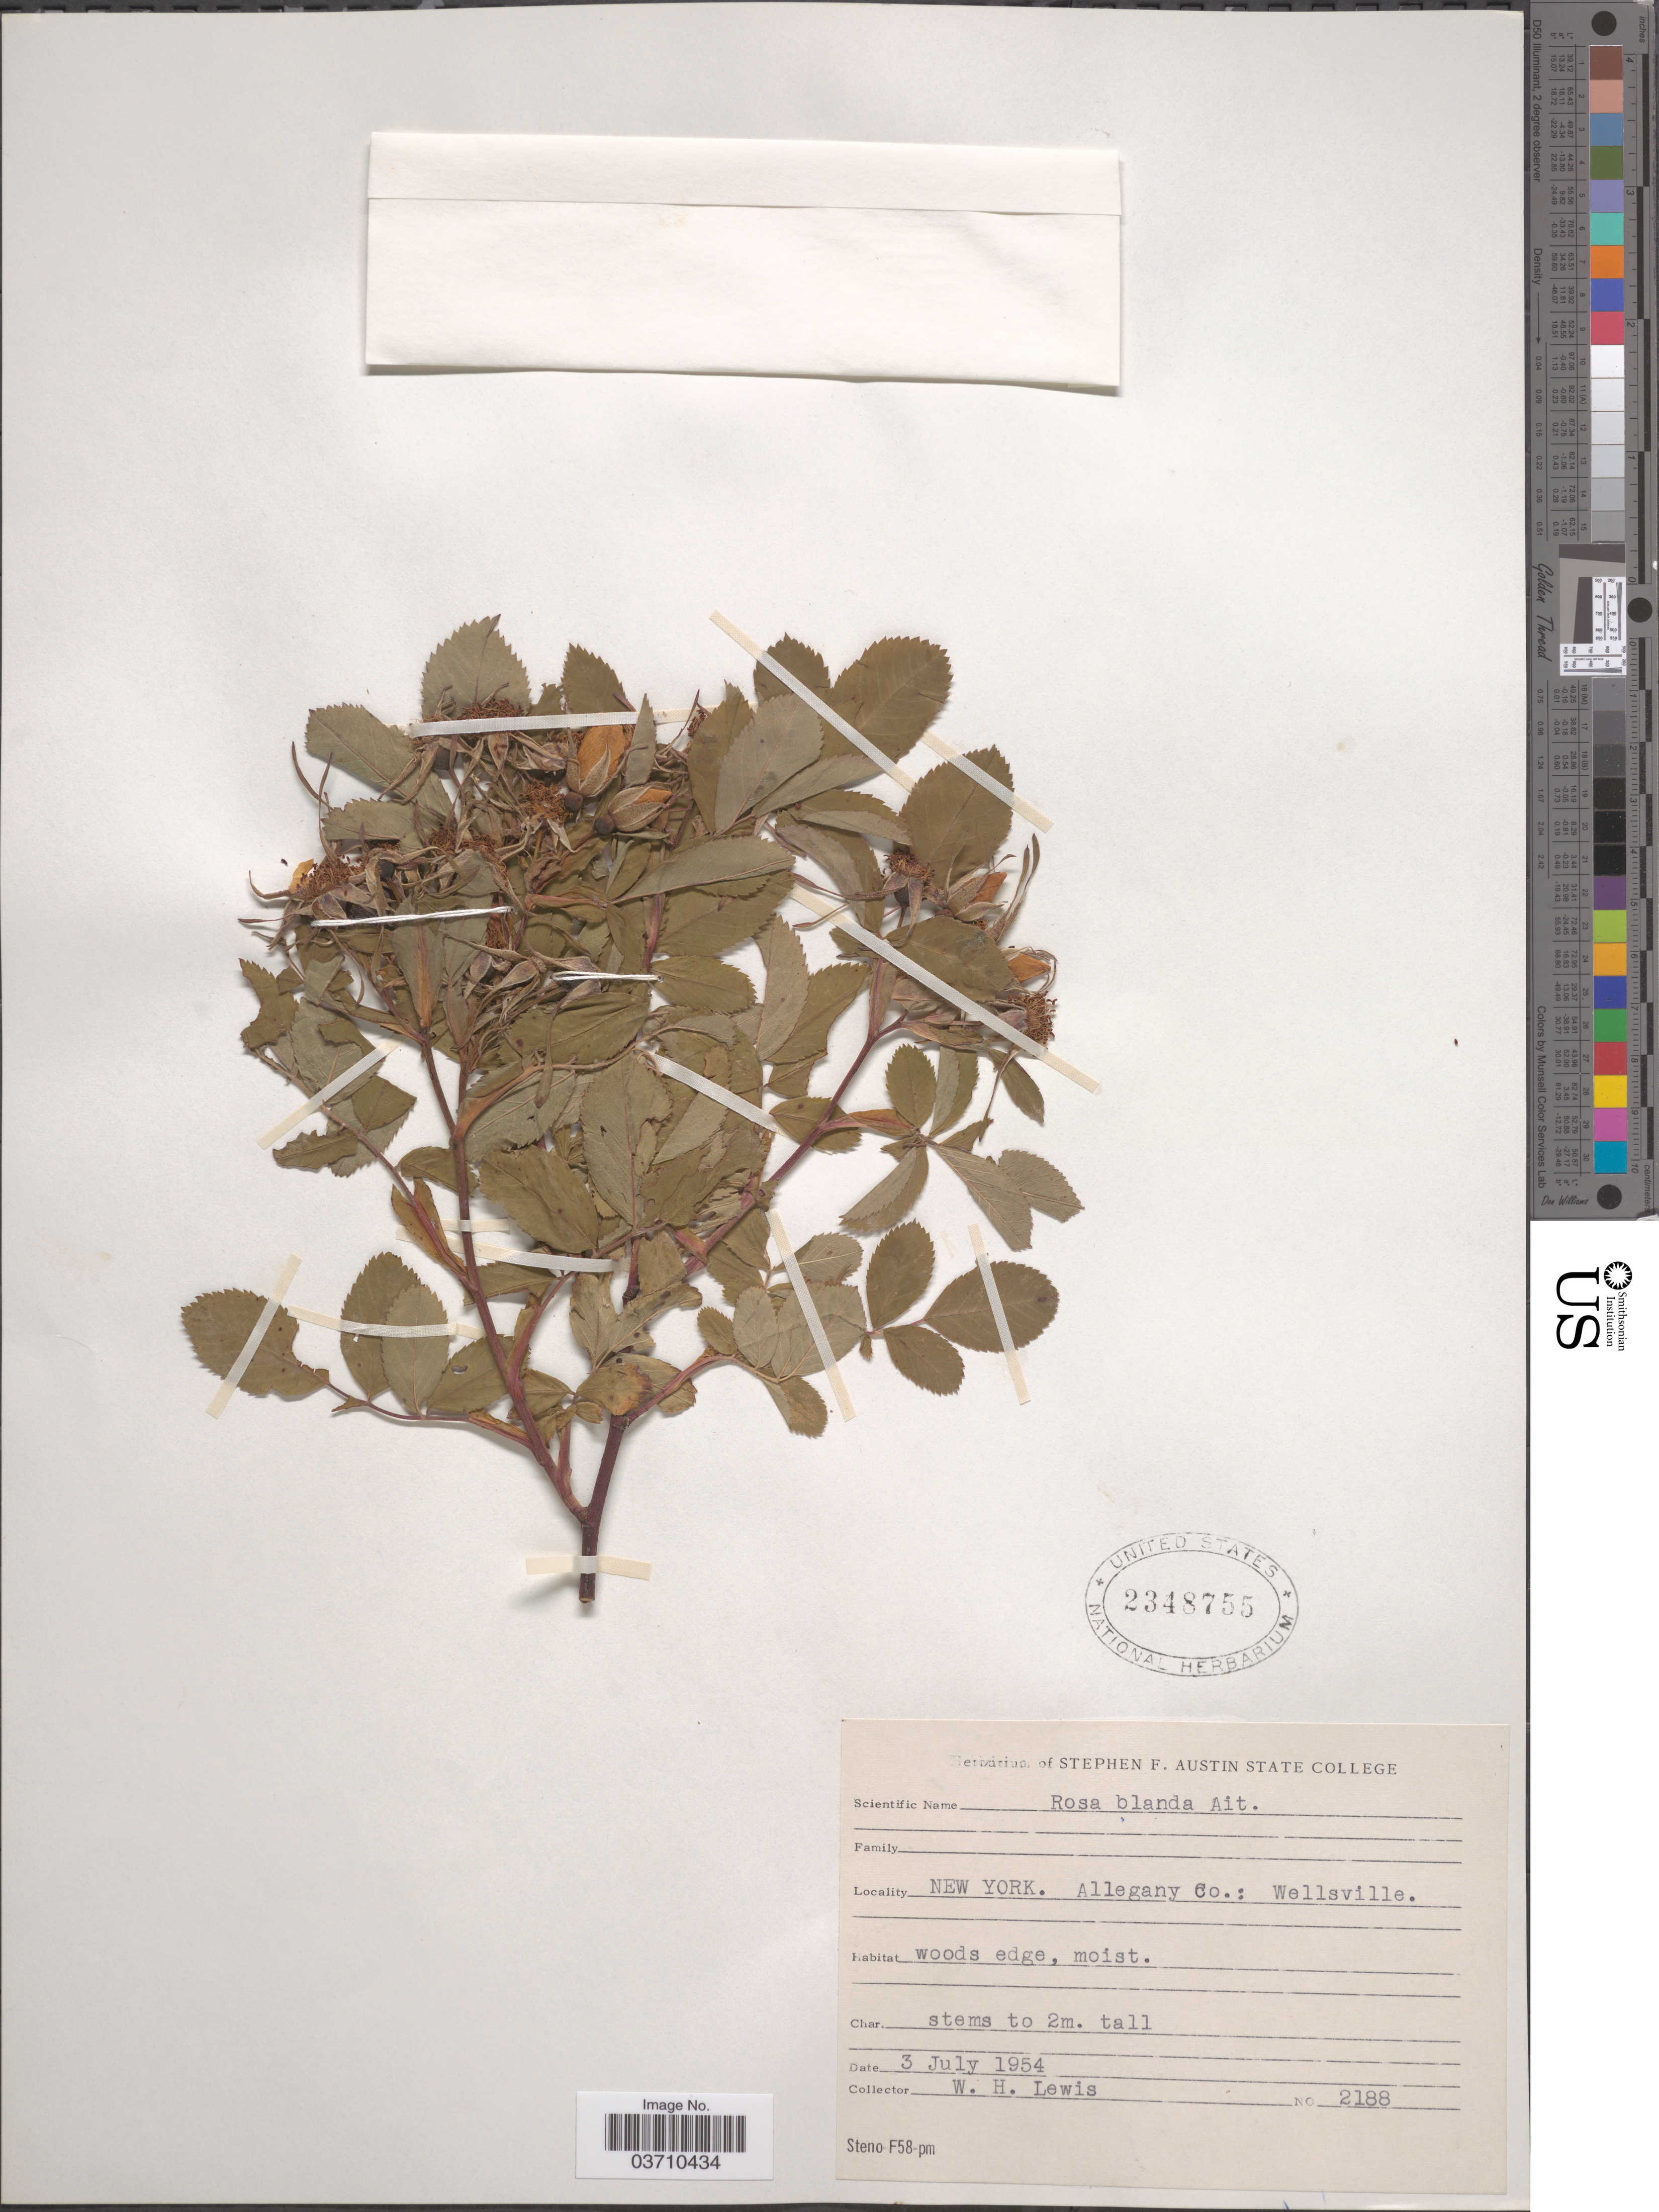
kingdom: Plantae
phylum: Tracheophyta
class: Magnoliopsida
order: Rosales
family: Rosaceae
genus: Rosa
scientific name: Rosa blanda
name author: Aiton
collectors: W. H. Lewis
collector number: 2188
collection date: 1954-07-03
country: United States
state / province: New York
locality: Allegany Co.: Wellsville.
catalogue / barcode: US 2348755